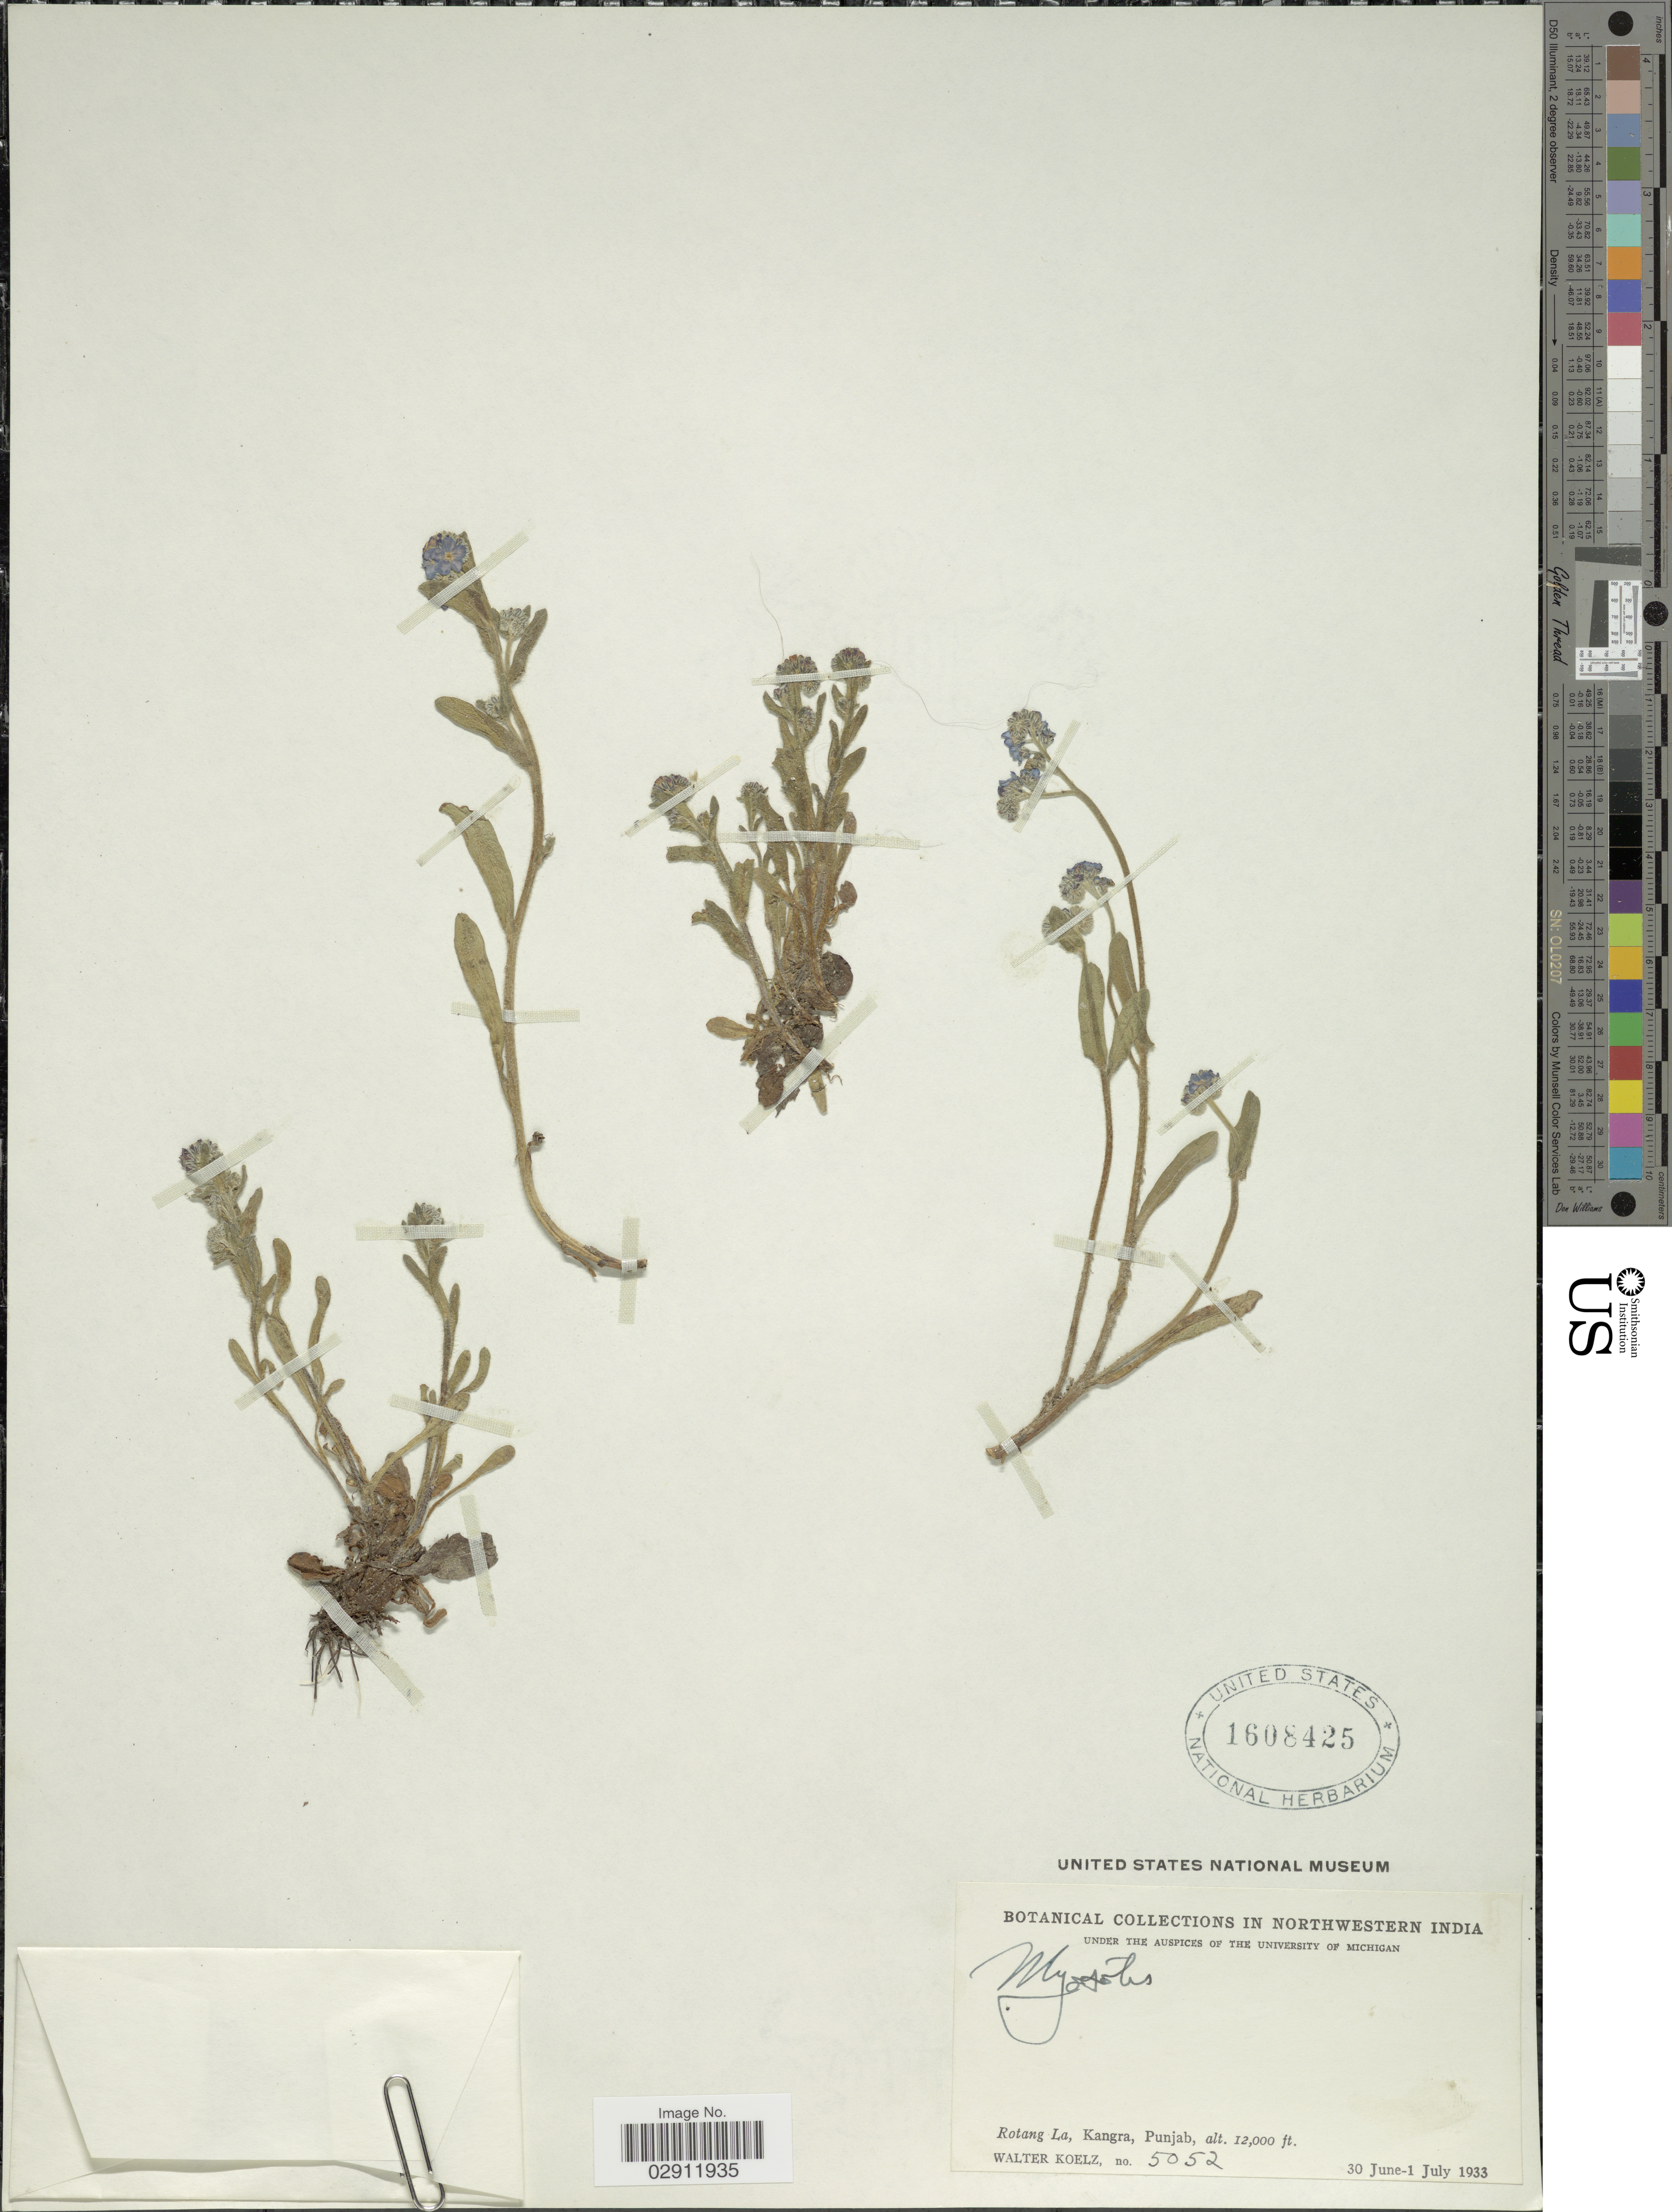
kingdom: Plantae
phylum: Tracheophyta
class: Magnoliopsida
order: Boraginales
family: Boraginaceae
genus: Myosotis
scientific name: Myosotis sp.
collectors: W. N. Koelz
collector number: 5052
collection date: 1933-06-30/1933-07-01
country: India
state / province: Punjab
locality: Northwestern India. Rotang La, Kangra.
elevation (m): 3658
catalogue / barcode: US 1608425